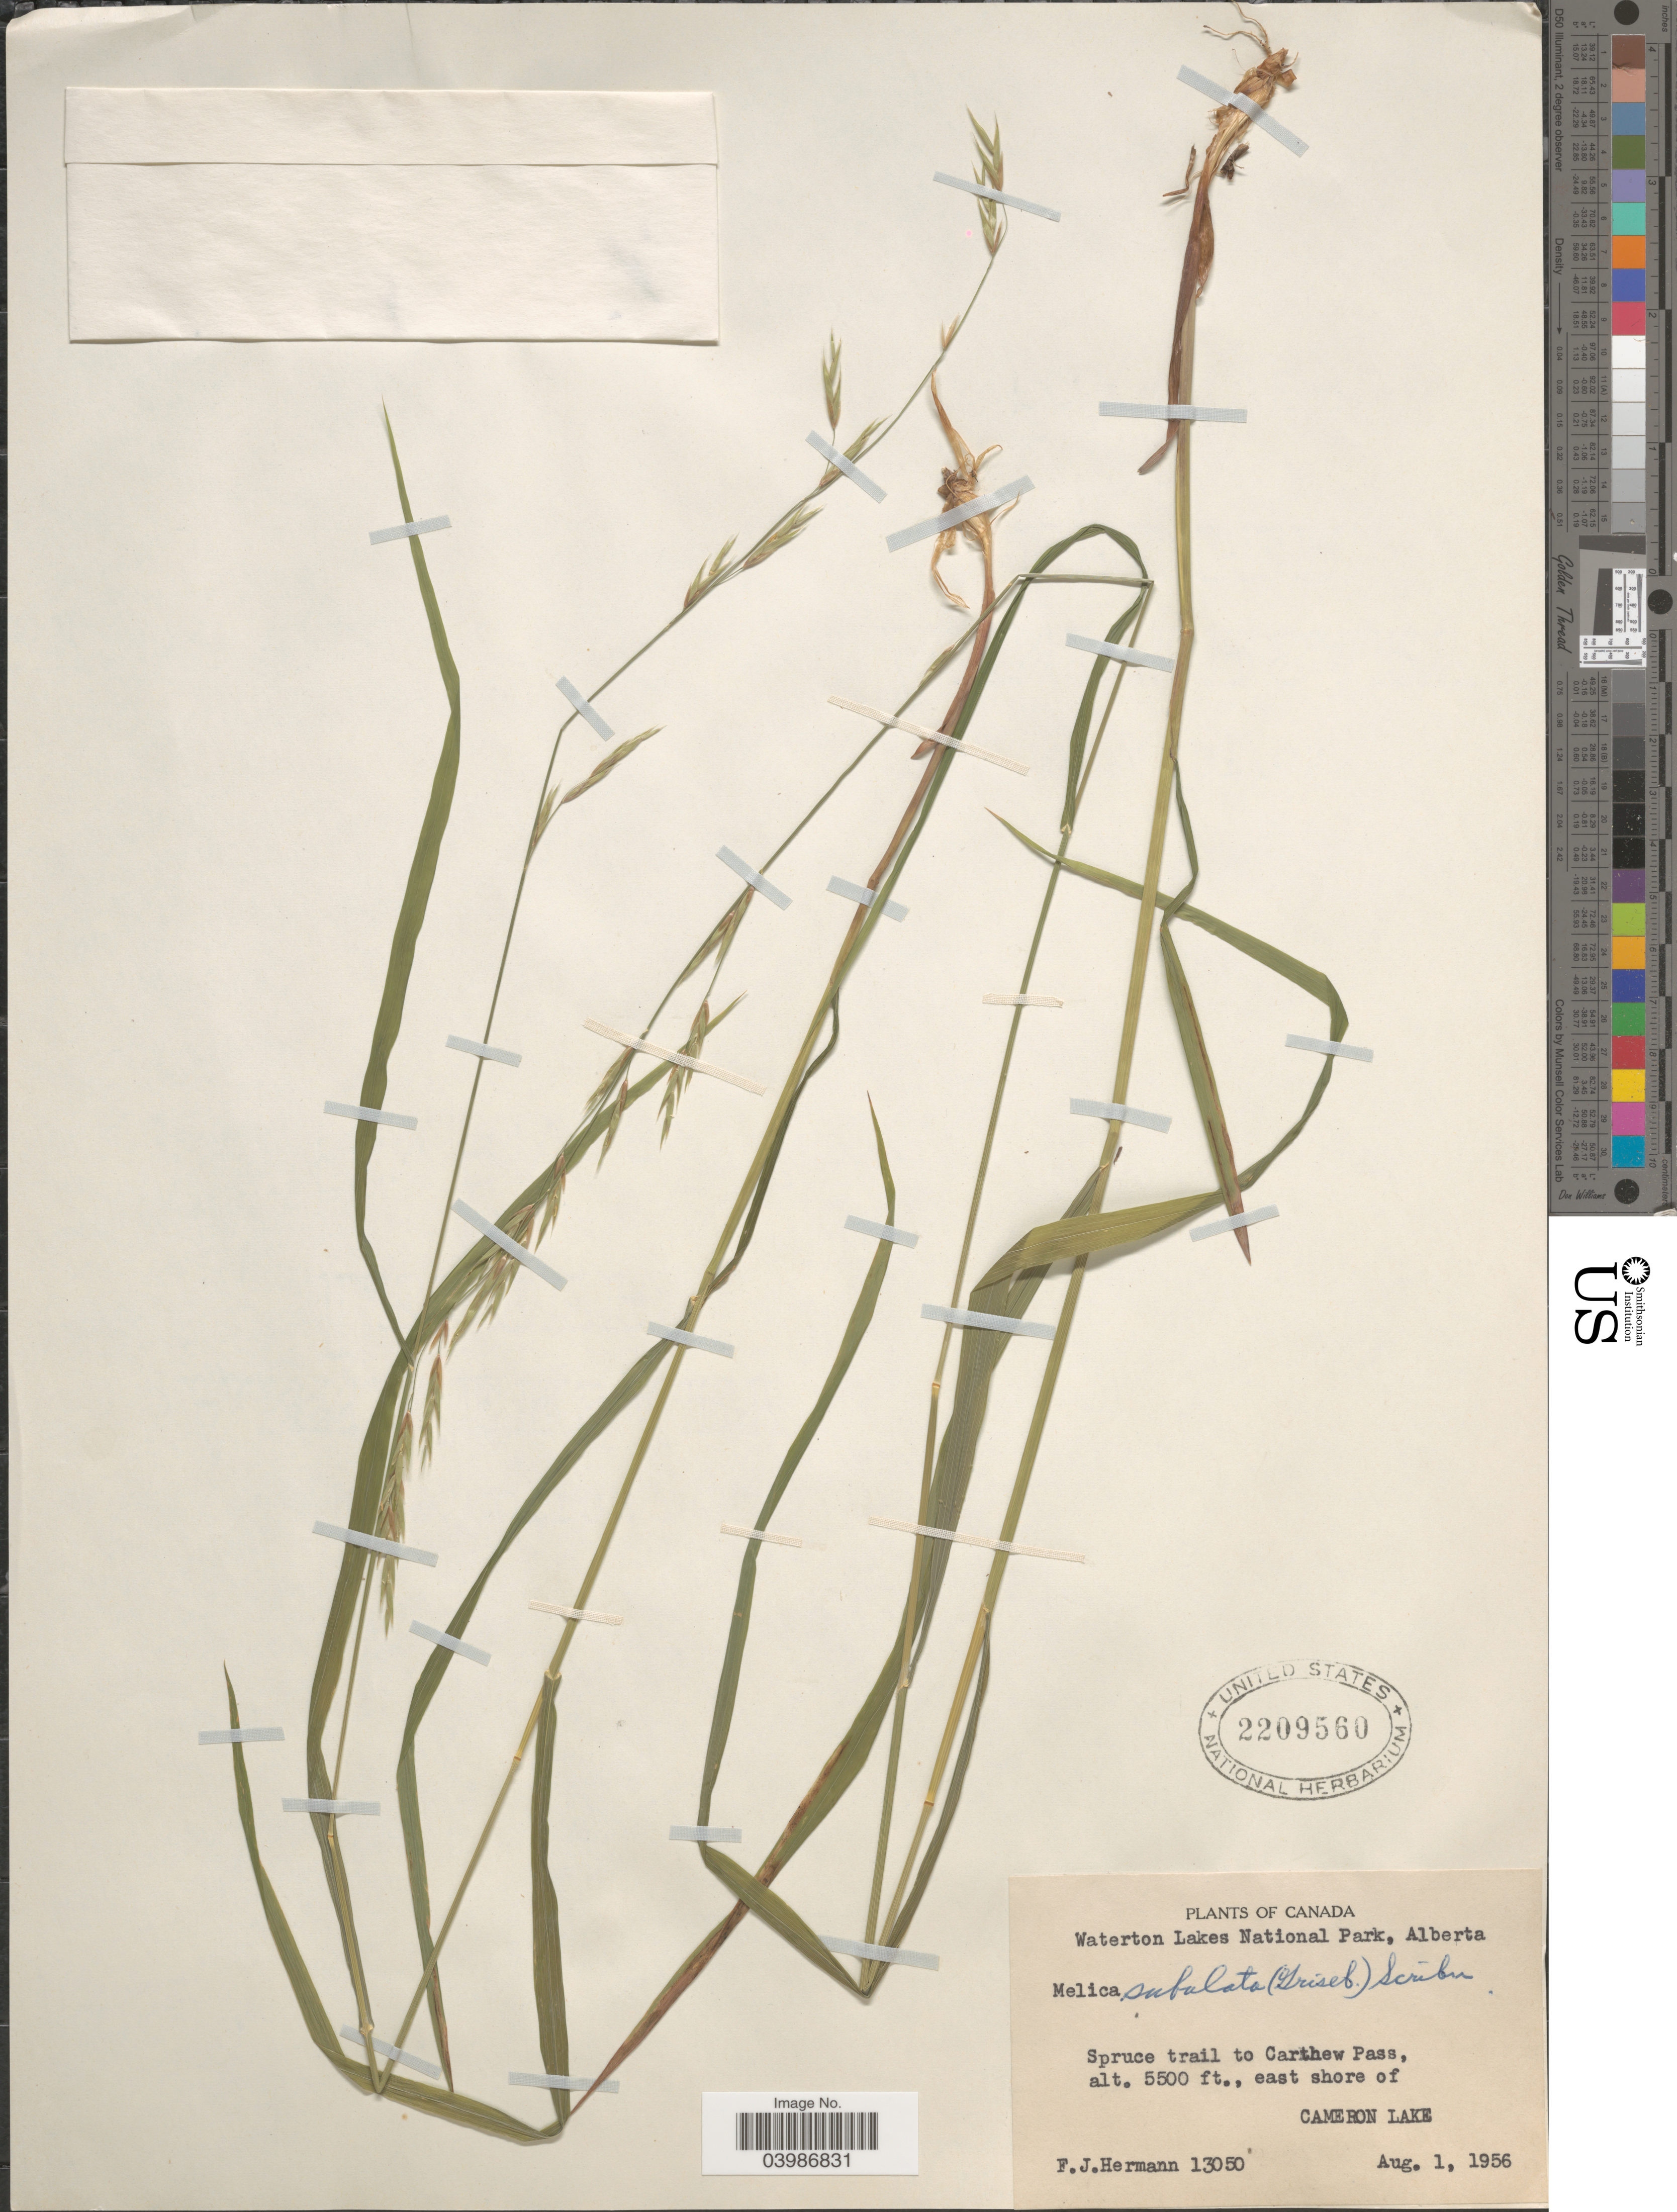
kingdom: Plantae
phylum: Tracheophyta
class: Liliopsida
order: Poales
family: Poaceae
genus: Melica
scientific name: Melica subulata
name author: (Griseb.) Scribn.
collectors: F. J. Hermann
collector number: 13050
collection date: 1956-08-01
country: Canada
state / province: Alberta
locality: Waterton Lakes National Park. Spruce trail to Carthew Pass, east shore of Cameron Lake.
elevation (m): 1676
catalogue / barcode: US 2209560